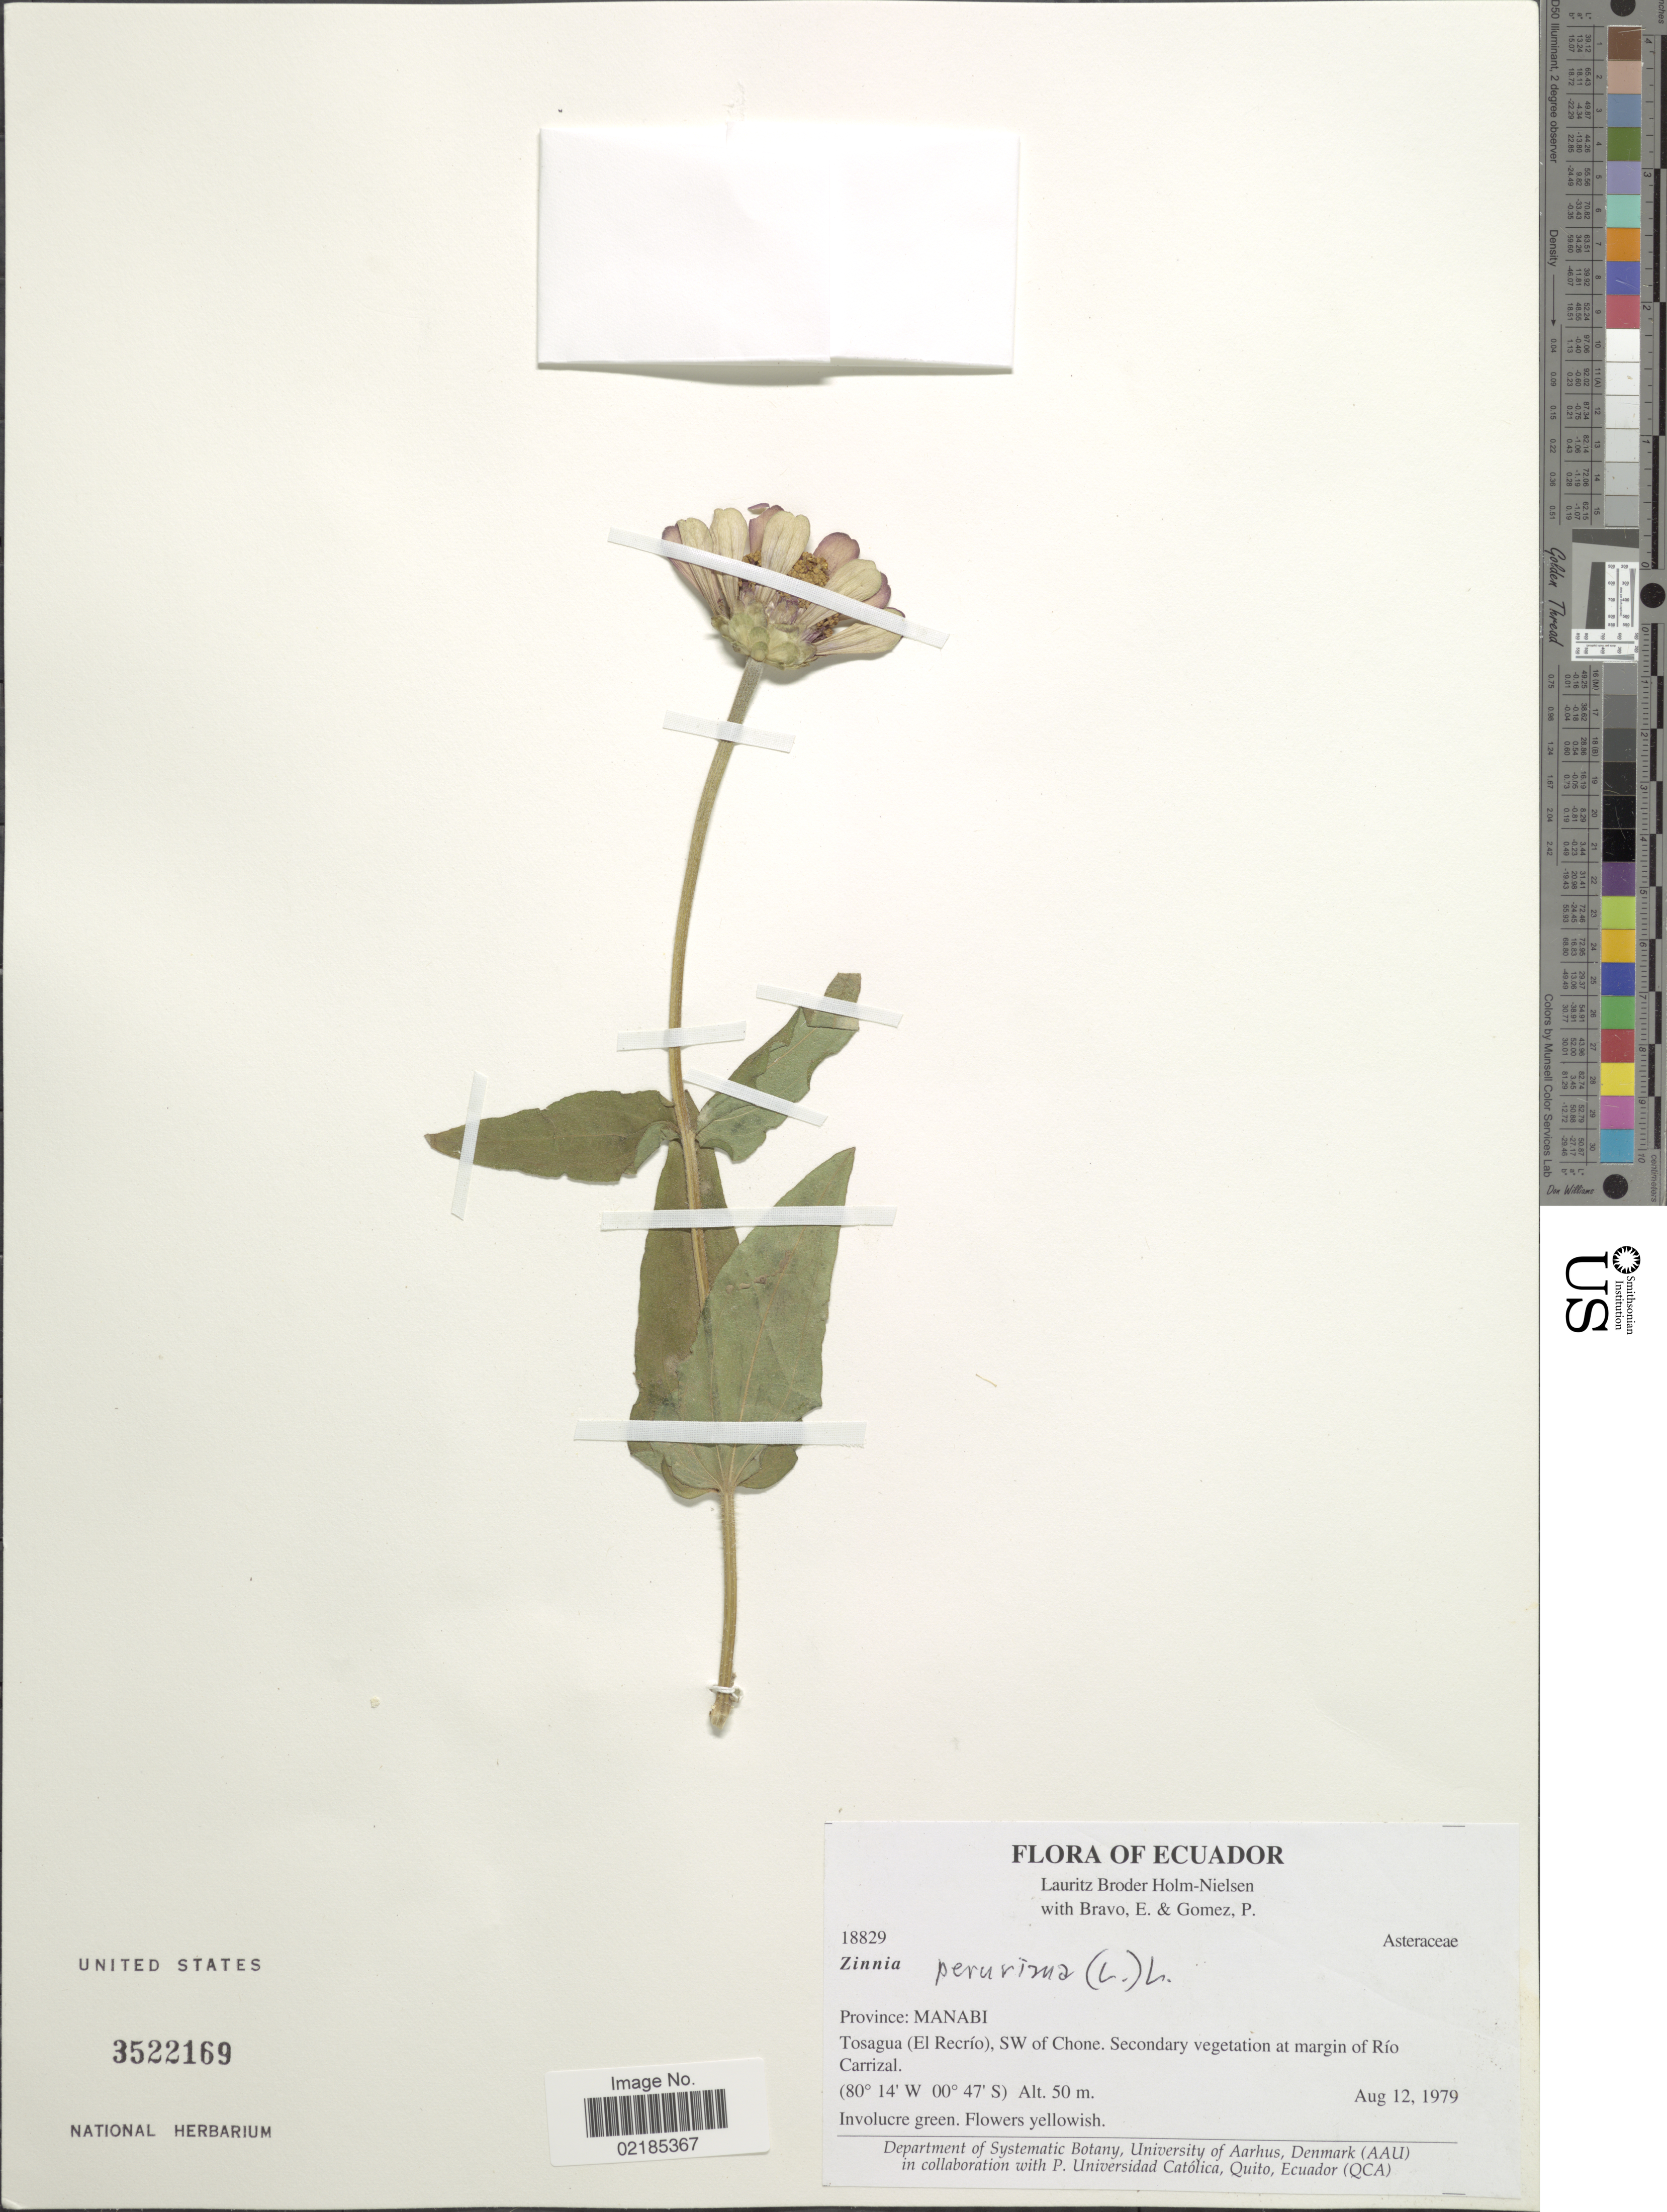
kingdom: Plantae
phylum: Tracheophyta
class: Magnoliopsida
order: Asterales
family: Asteraceae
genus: Zinnia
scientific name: Zinnia multiflora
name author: L.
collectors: L. B. Holm-Nielsen, E. Bravo & P. Gomez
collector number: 18829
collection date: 1979-08-12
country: Ecuador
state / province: Manabí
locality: Tosagua (El Recrio) SW of Chone. At margin of Rio Carrizal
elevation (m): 50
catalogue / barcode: US 3522169